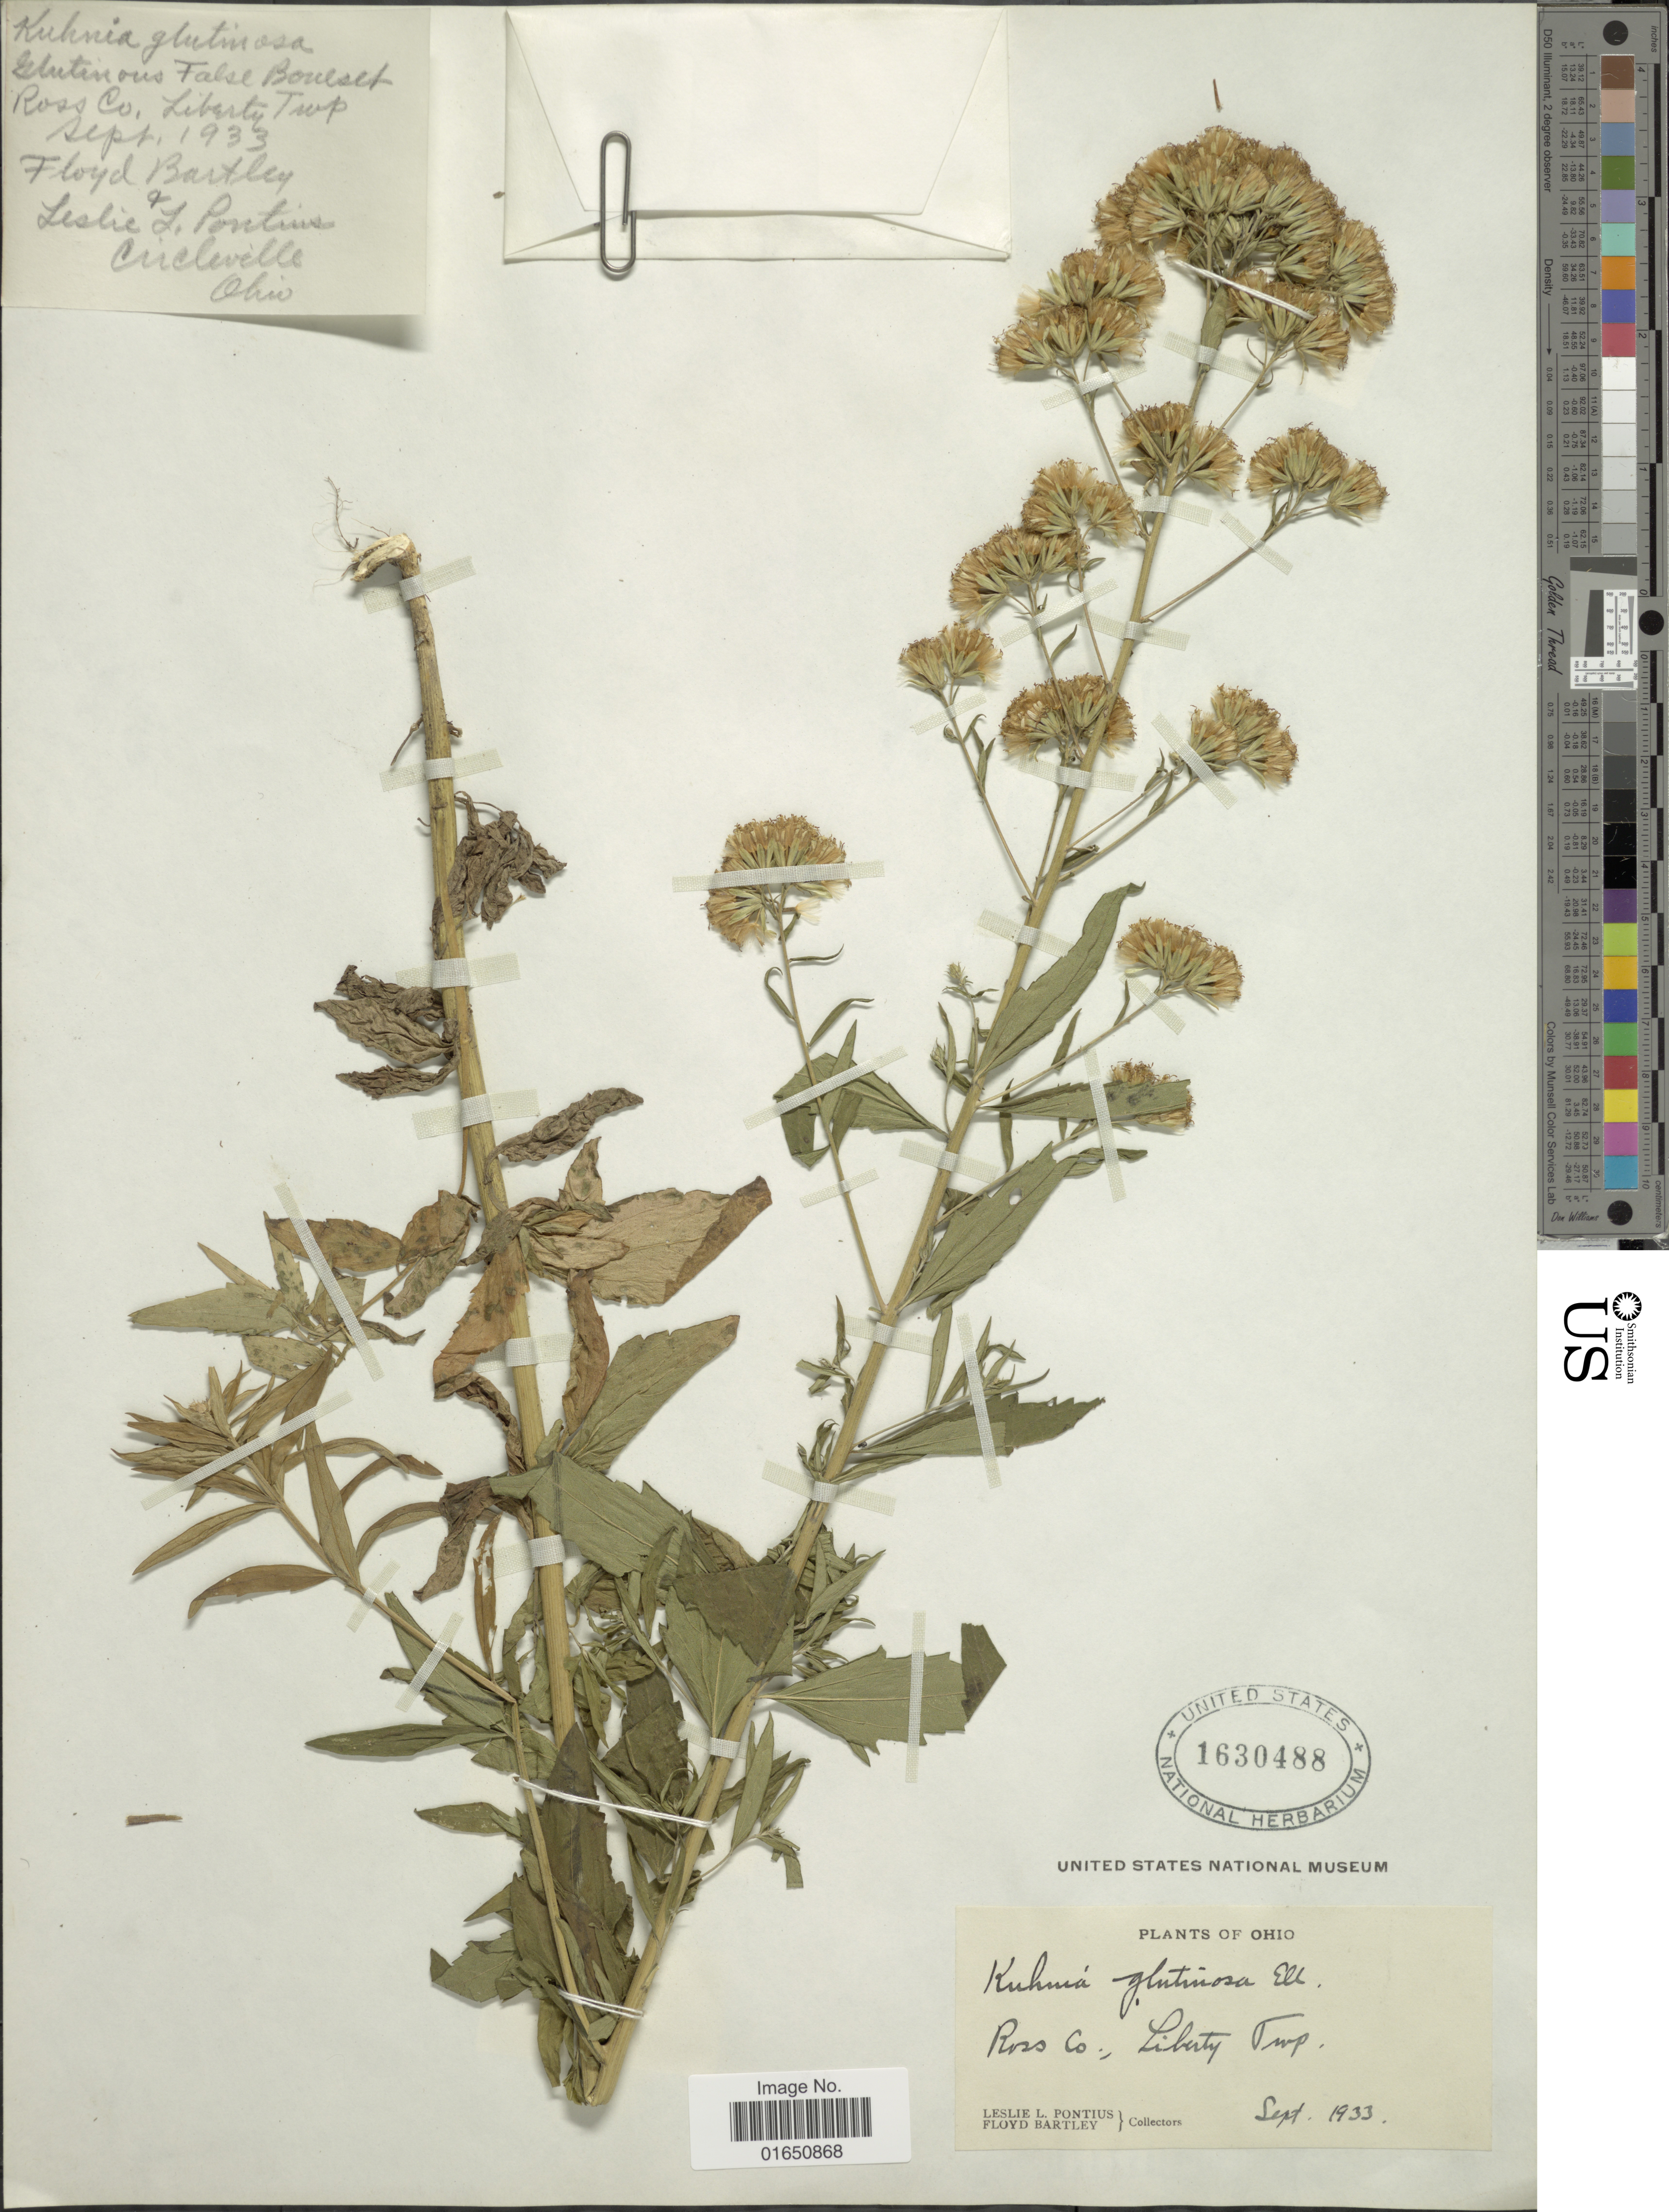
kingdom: Plantae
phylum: Tracheophyta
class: Magnoliopsida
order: Asterales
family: Asteraceae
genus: Brickellia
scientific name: Brickellia eupatorioides var. corymbulosa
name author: (Torr. & A. Gray) Shinners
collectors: L. Pontius & F. Bartley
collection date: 1933-09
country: United States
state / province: Ohio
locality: Ross Co., Liberty Twp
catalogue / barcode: US 1630488